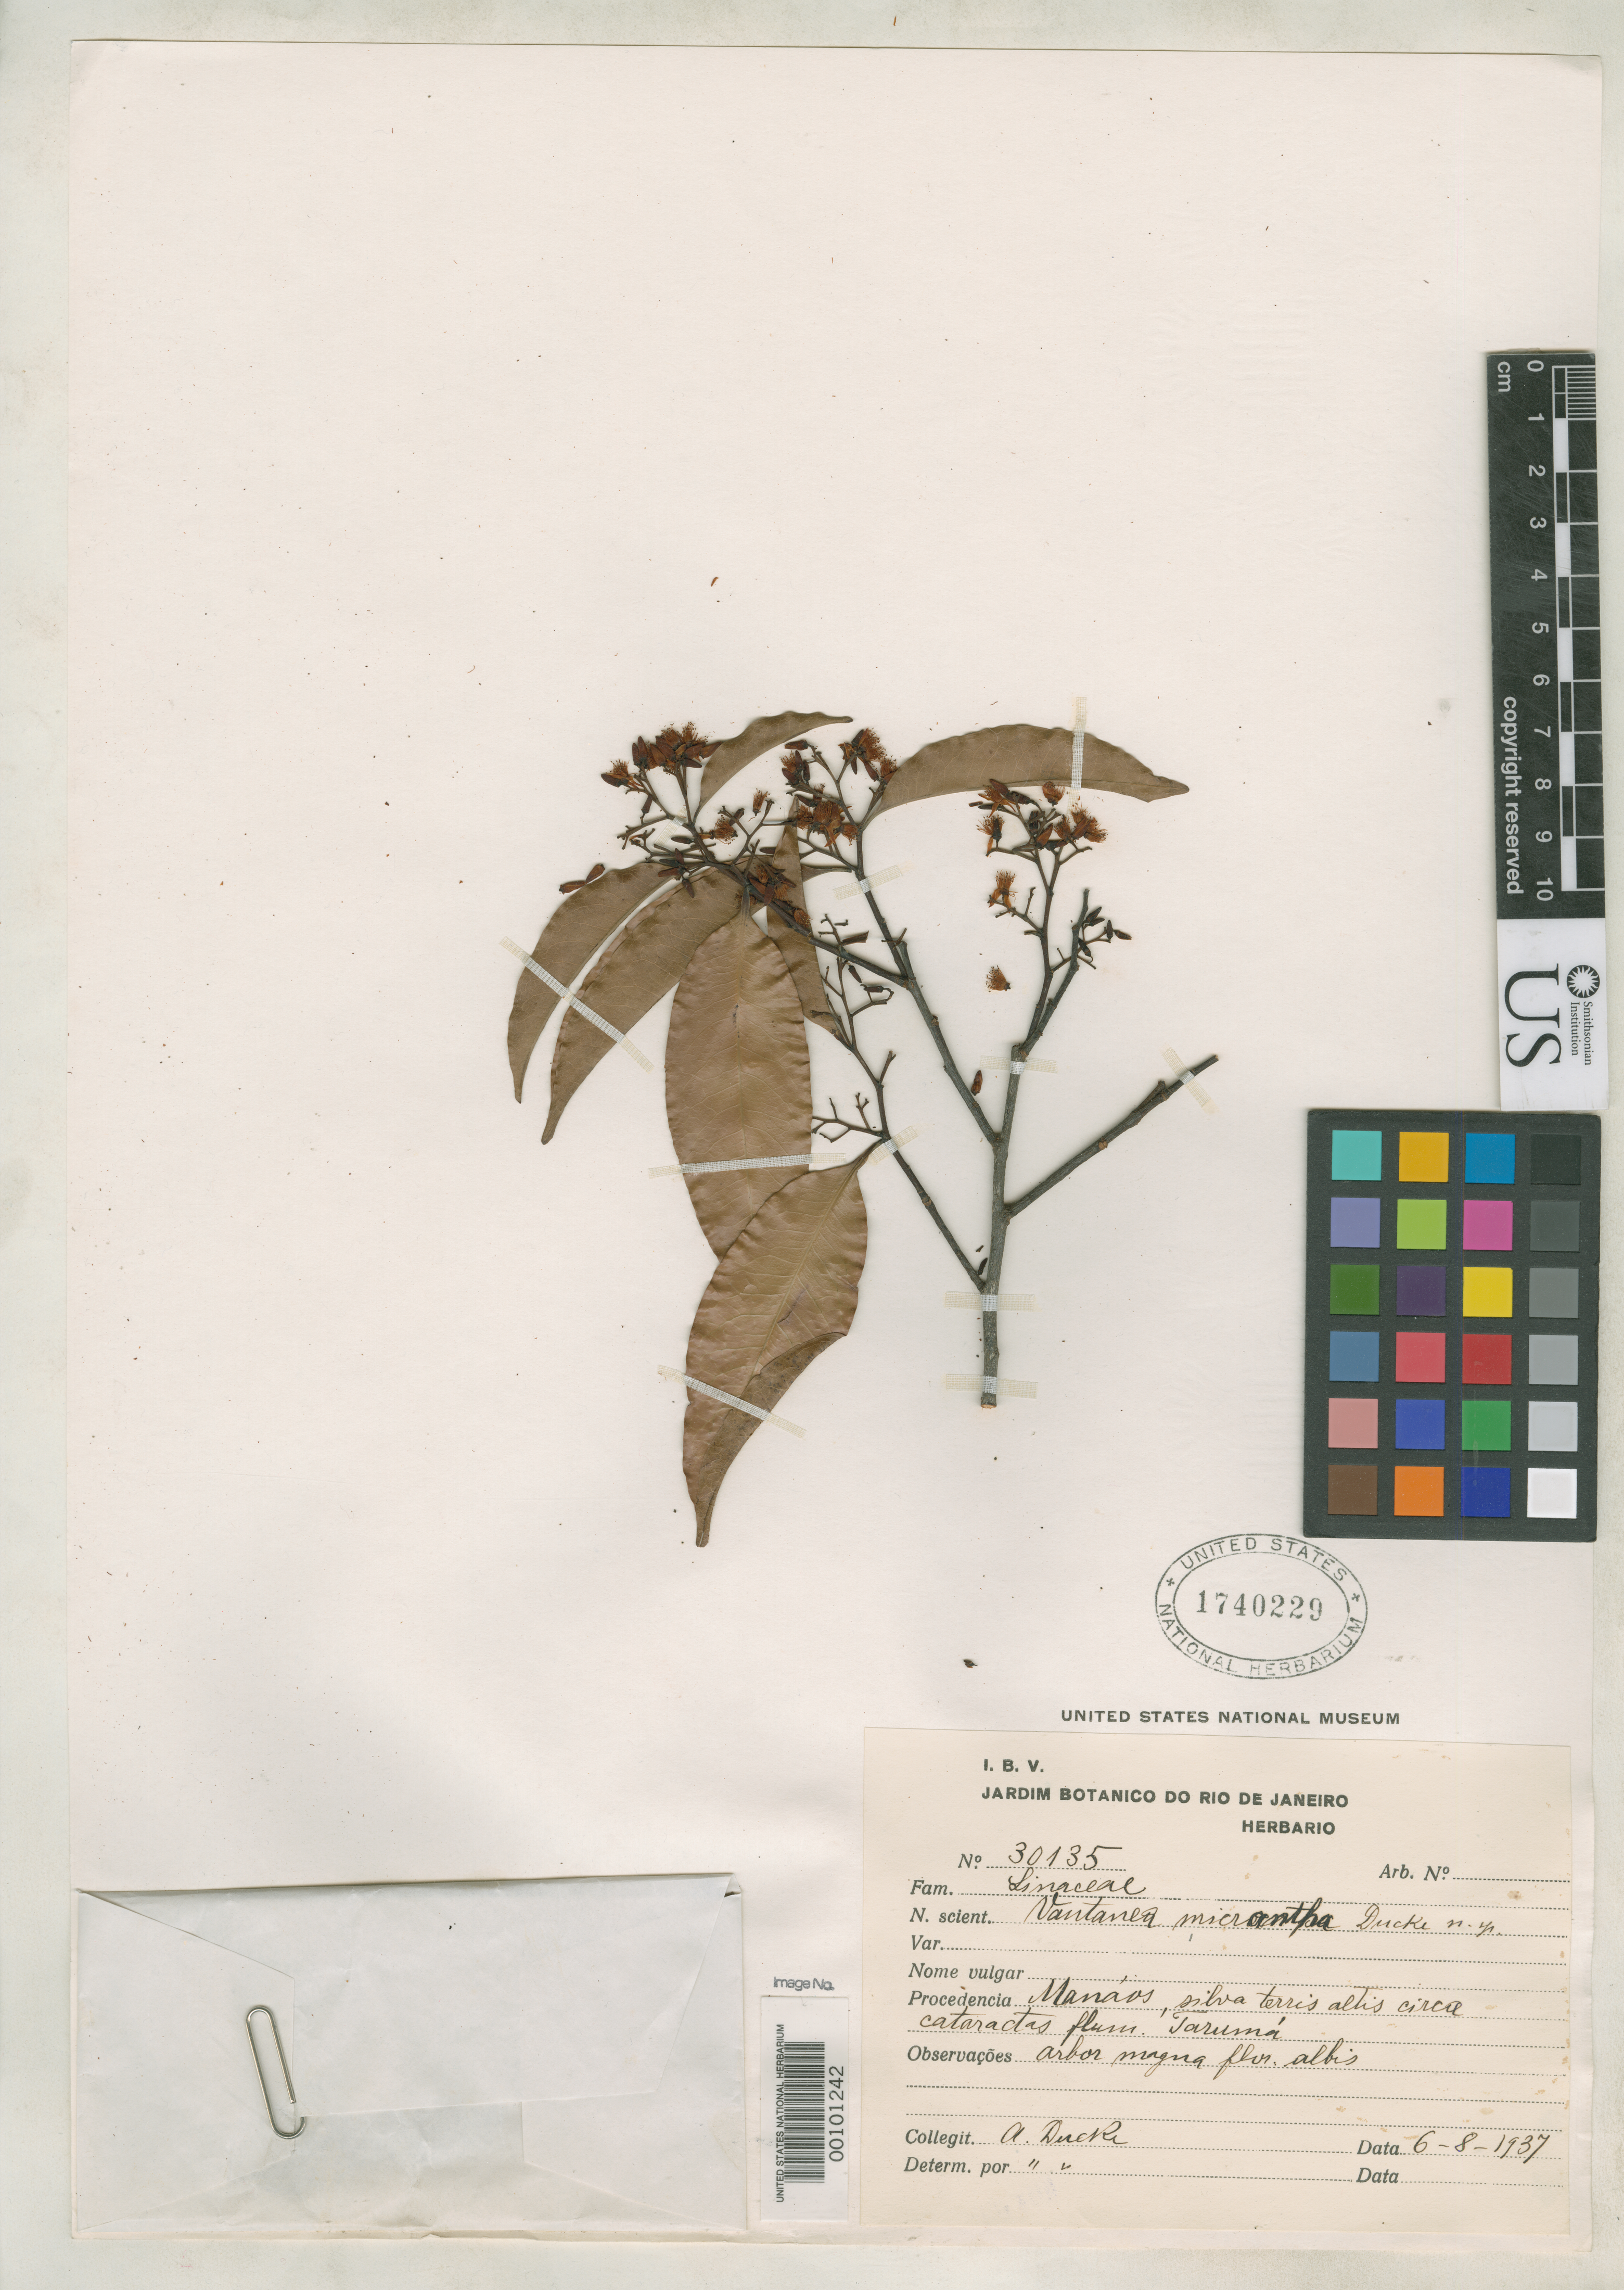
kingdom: Plantae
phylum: Tracheophyta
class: Magnoliopsida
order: Malpighiales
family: Humiriaceae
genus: Vantanea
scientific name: Vantanea micrantha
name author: Ducke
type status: Isotype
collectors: A. Ducke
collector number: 30135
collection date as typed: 06 Aug 1937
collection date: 1937-08-06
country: Brazil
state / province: Amazonas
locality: Circa Manaos, Taruma.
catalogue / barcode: US 1740229